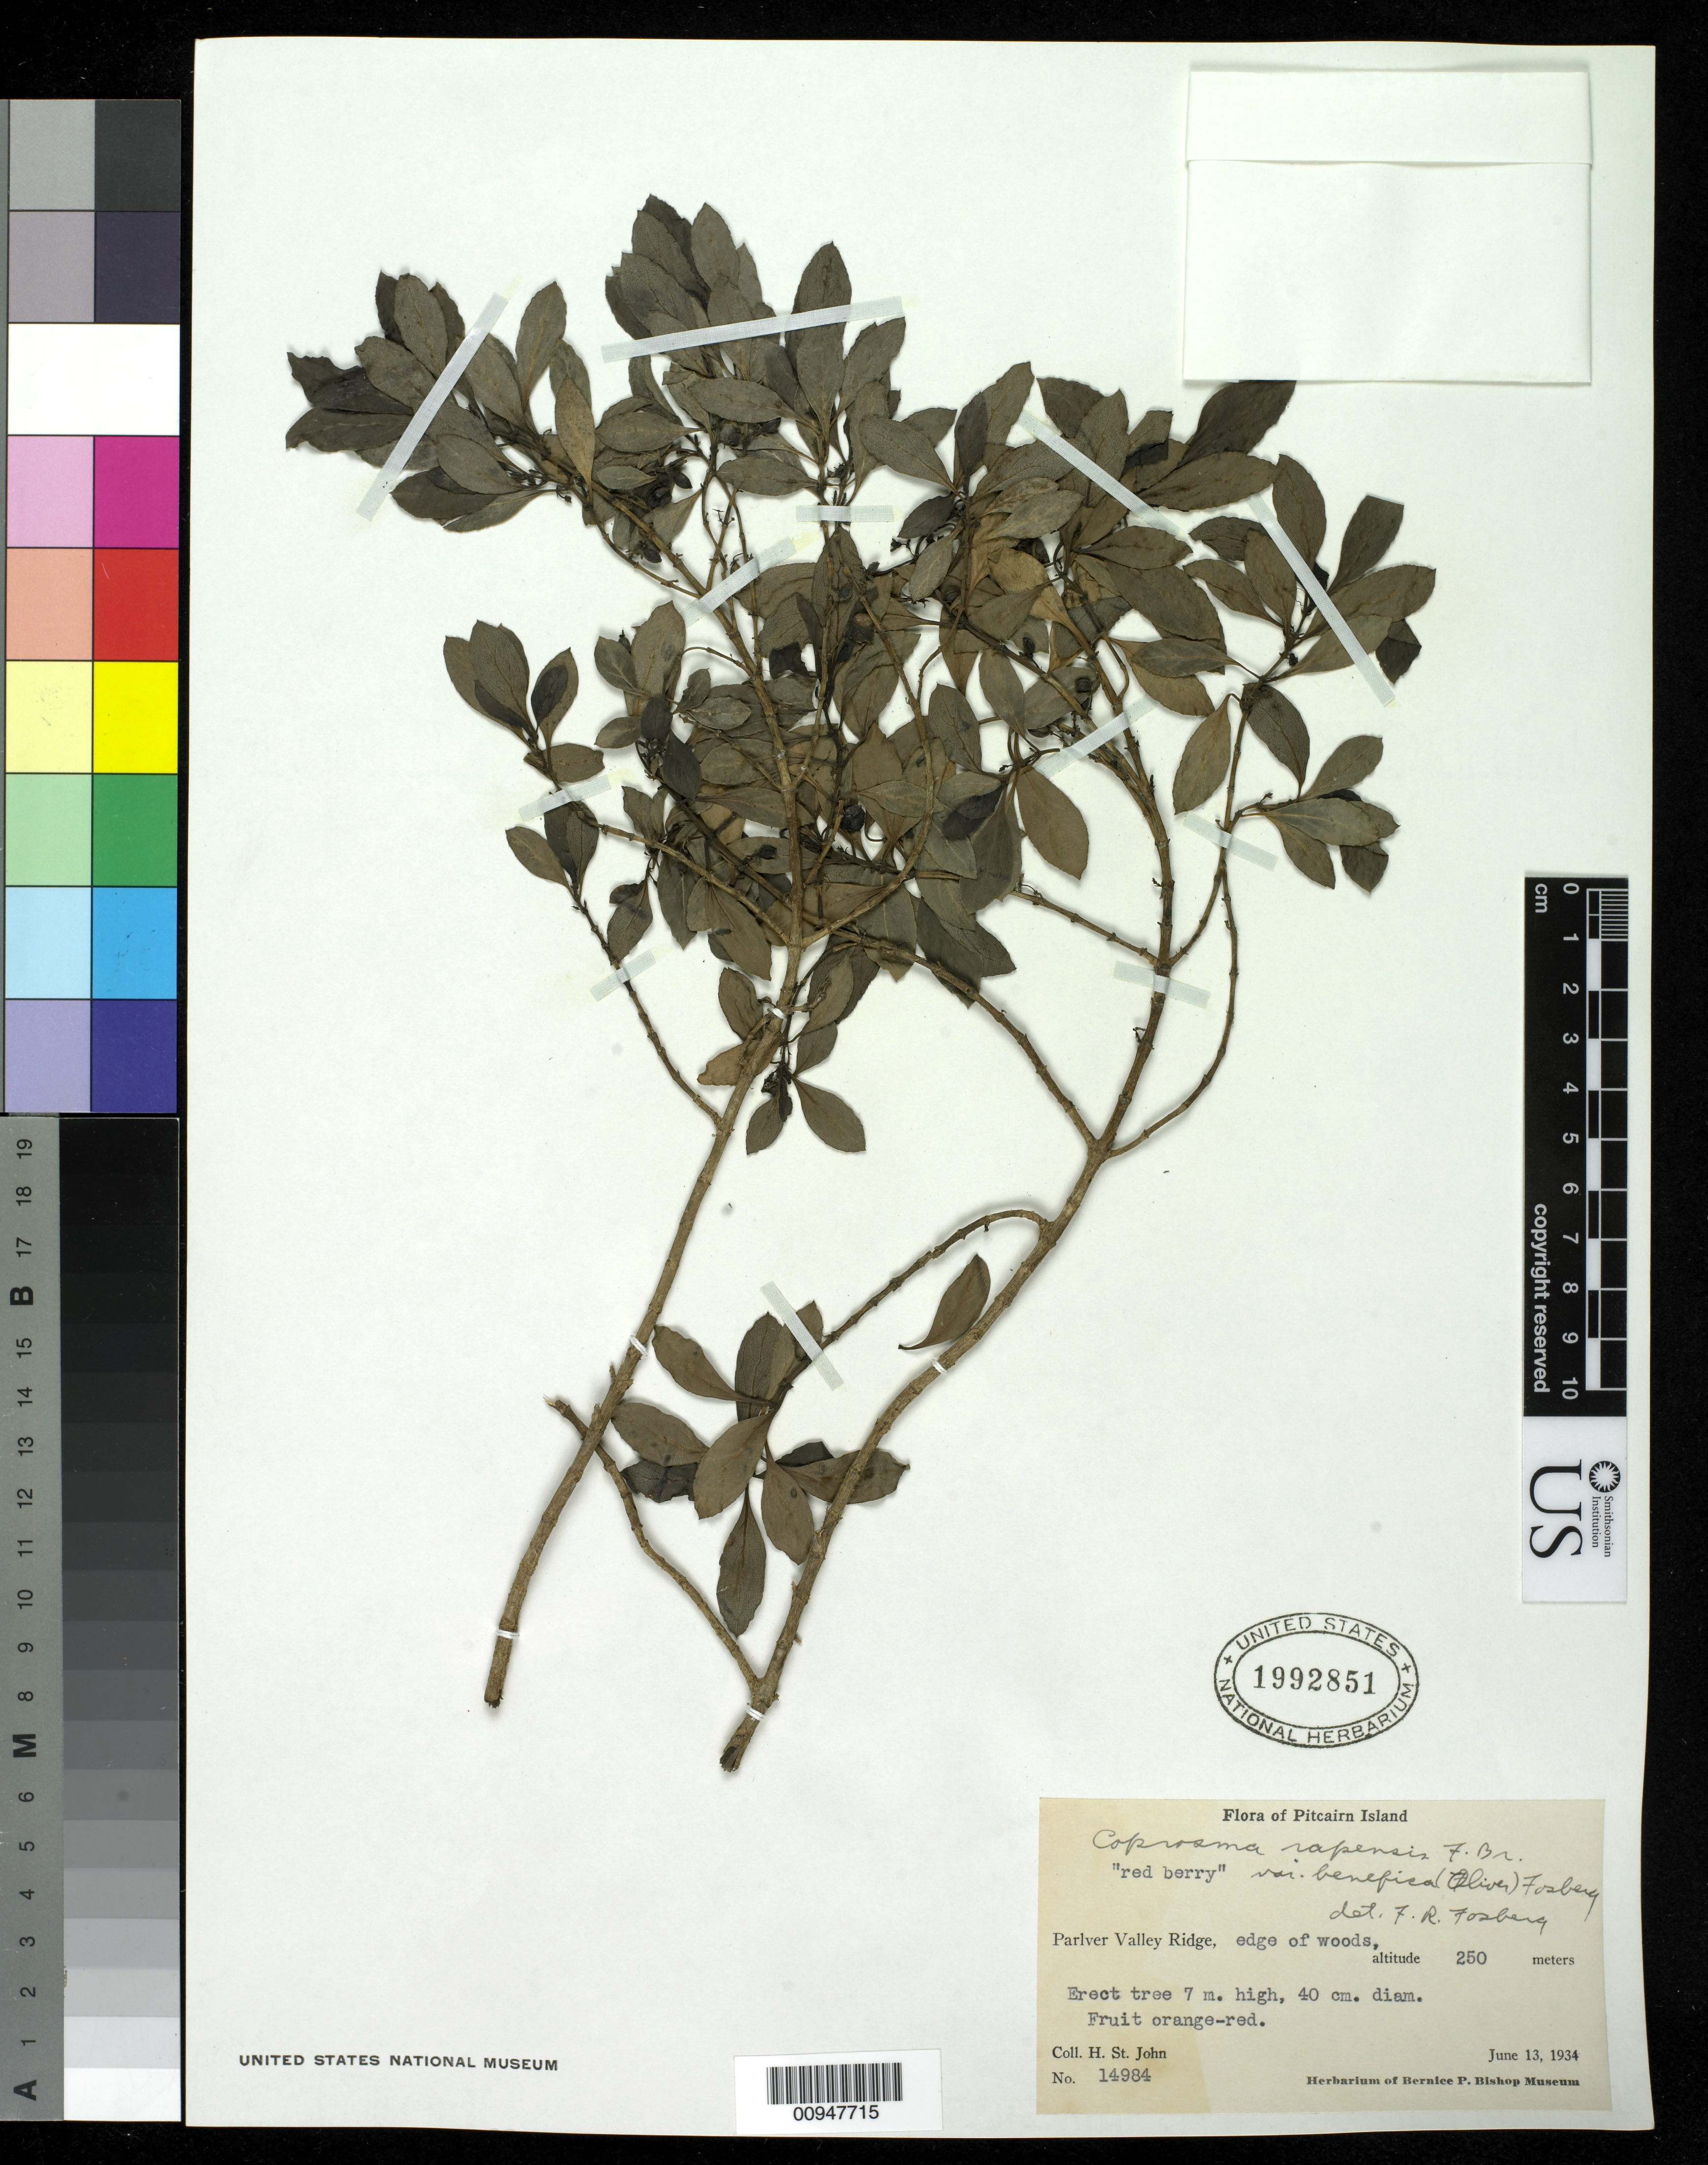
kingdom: Plantae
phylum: Tracheophyta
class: Magnoliopsida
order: Gentianales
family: Rubiaceae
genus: Coprosma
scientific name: Coprosma rapensis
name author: F. Br.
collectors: H. St. John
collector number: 14984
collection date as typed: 13 Jun 1934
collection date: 1934-06-13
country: Pitcairn Islands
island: Pitcairn Island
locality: Parlver Valley ridge edge of woods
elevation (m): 250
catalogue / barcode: US 1992851